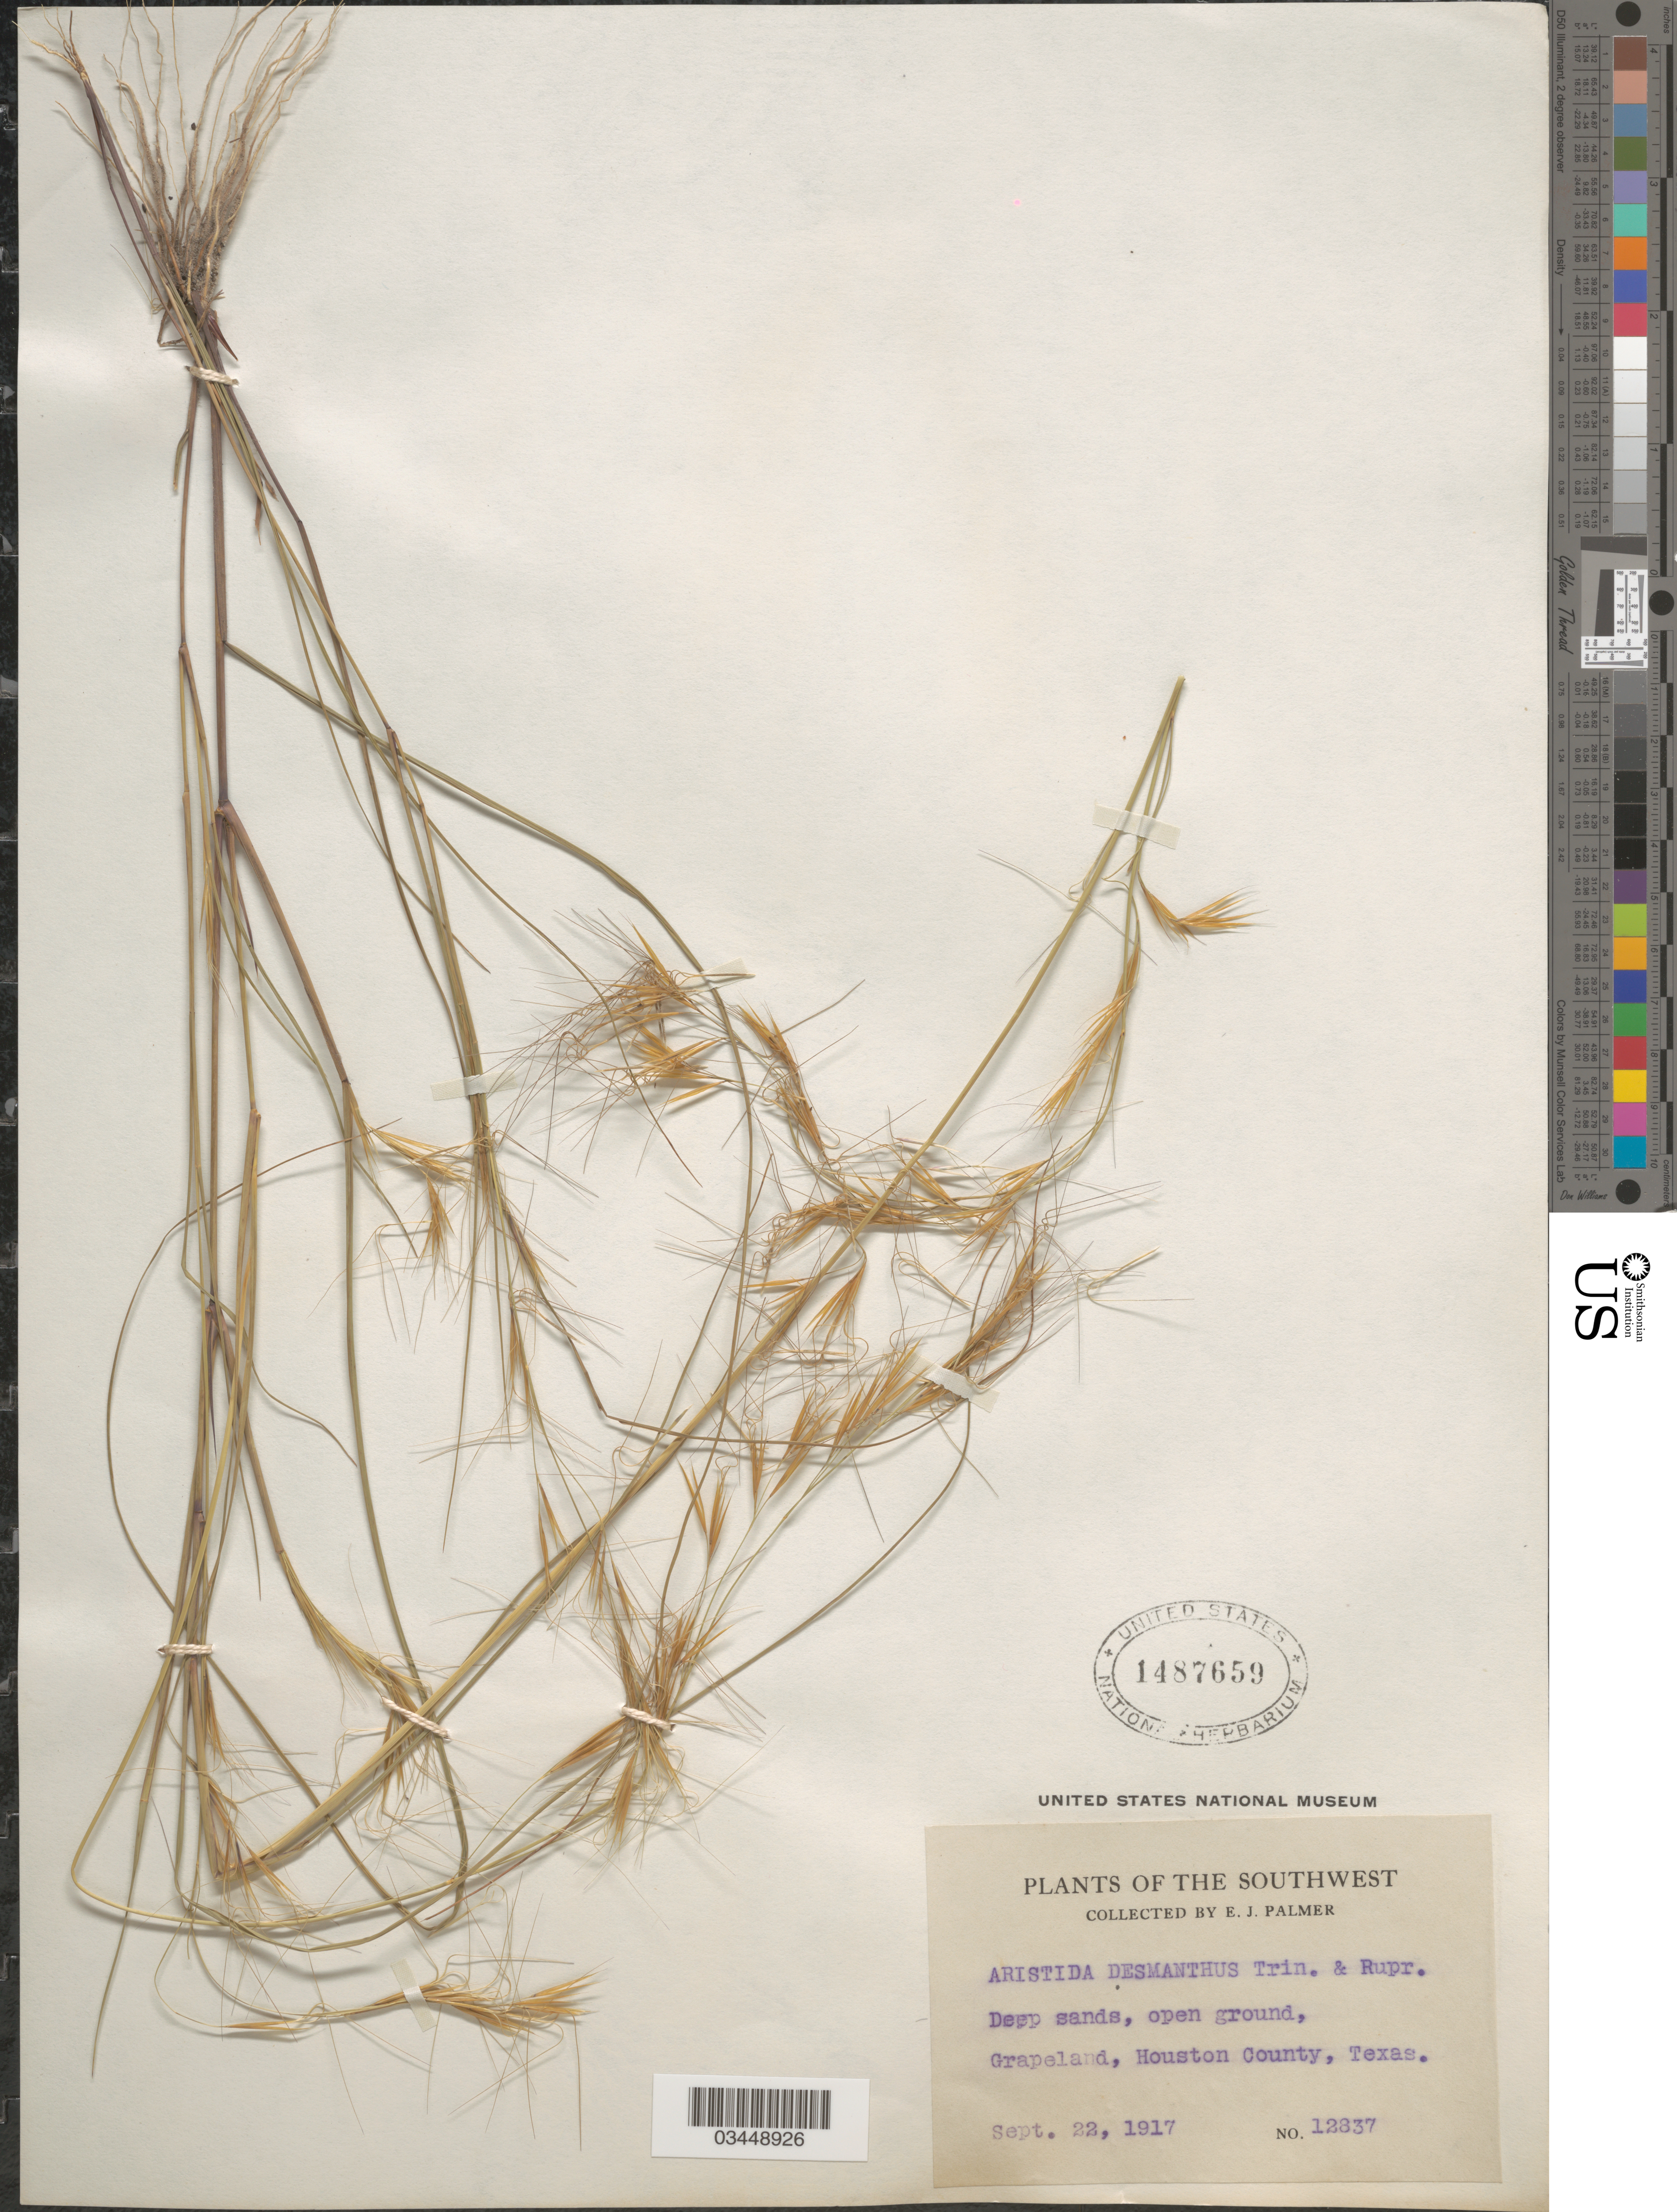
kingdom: Plantae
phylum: Tracheophyta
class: Liliopsida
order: Poales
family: Poaceae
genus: Aristida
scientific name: Aristida desmantha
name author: Trin. & Rupr.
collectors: E. J. Palmer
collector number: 12837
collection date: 1917-09-22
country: United States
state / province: Texas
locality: The Southwest. Deep sands, open ground, Grapeland, Houston County.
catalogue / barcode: US 1487659